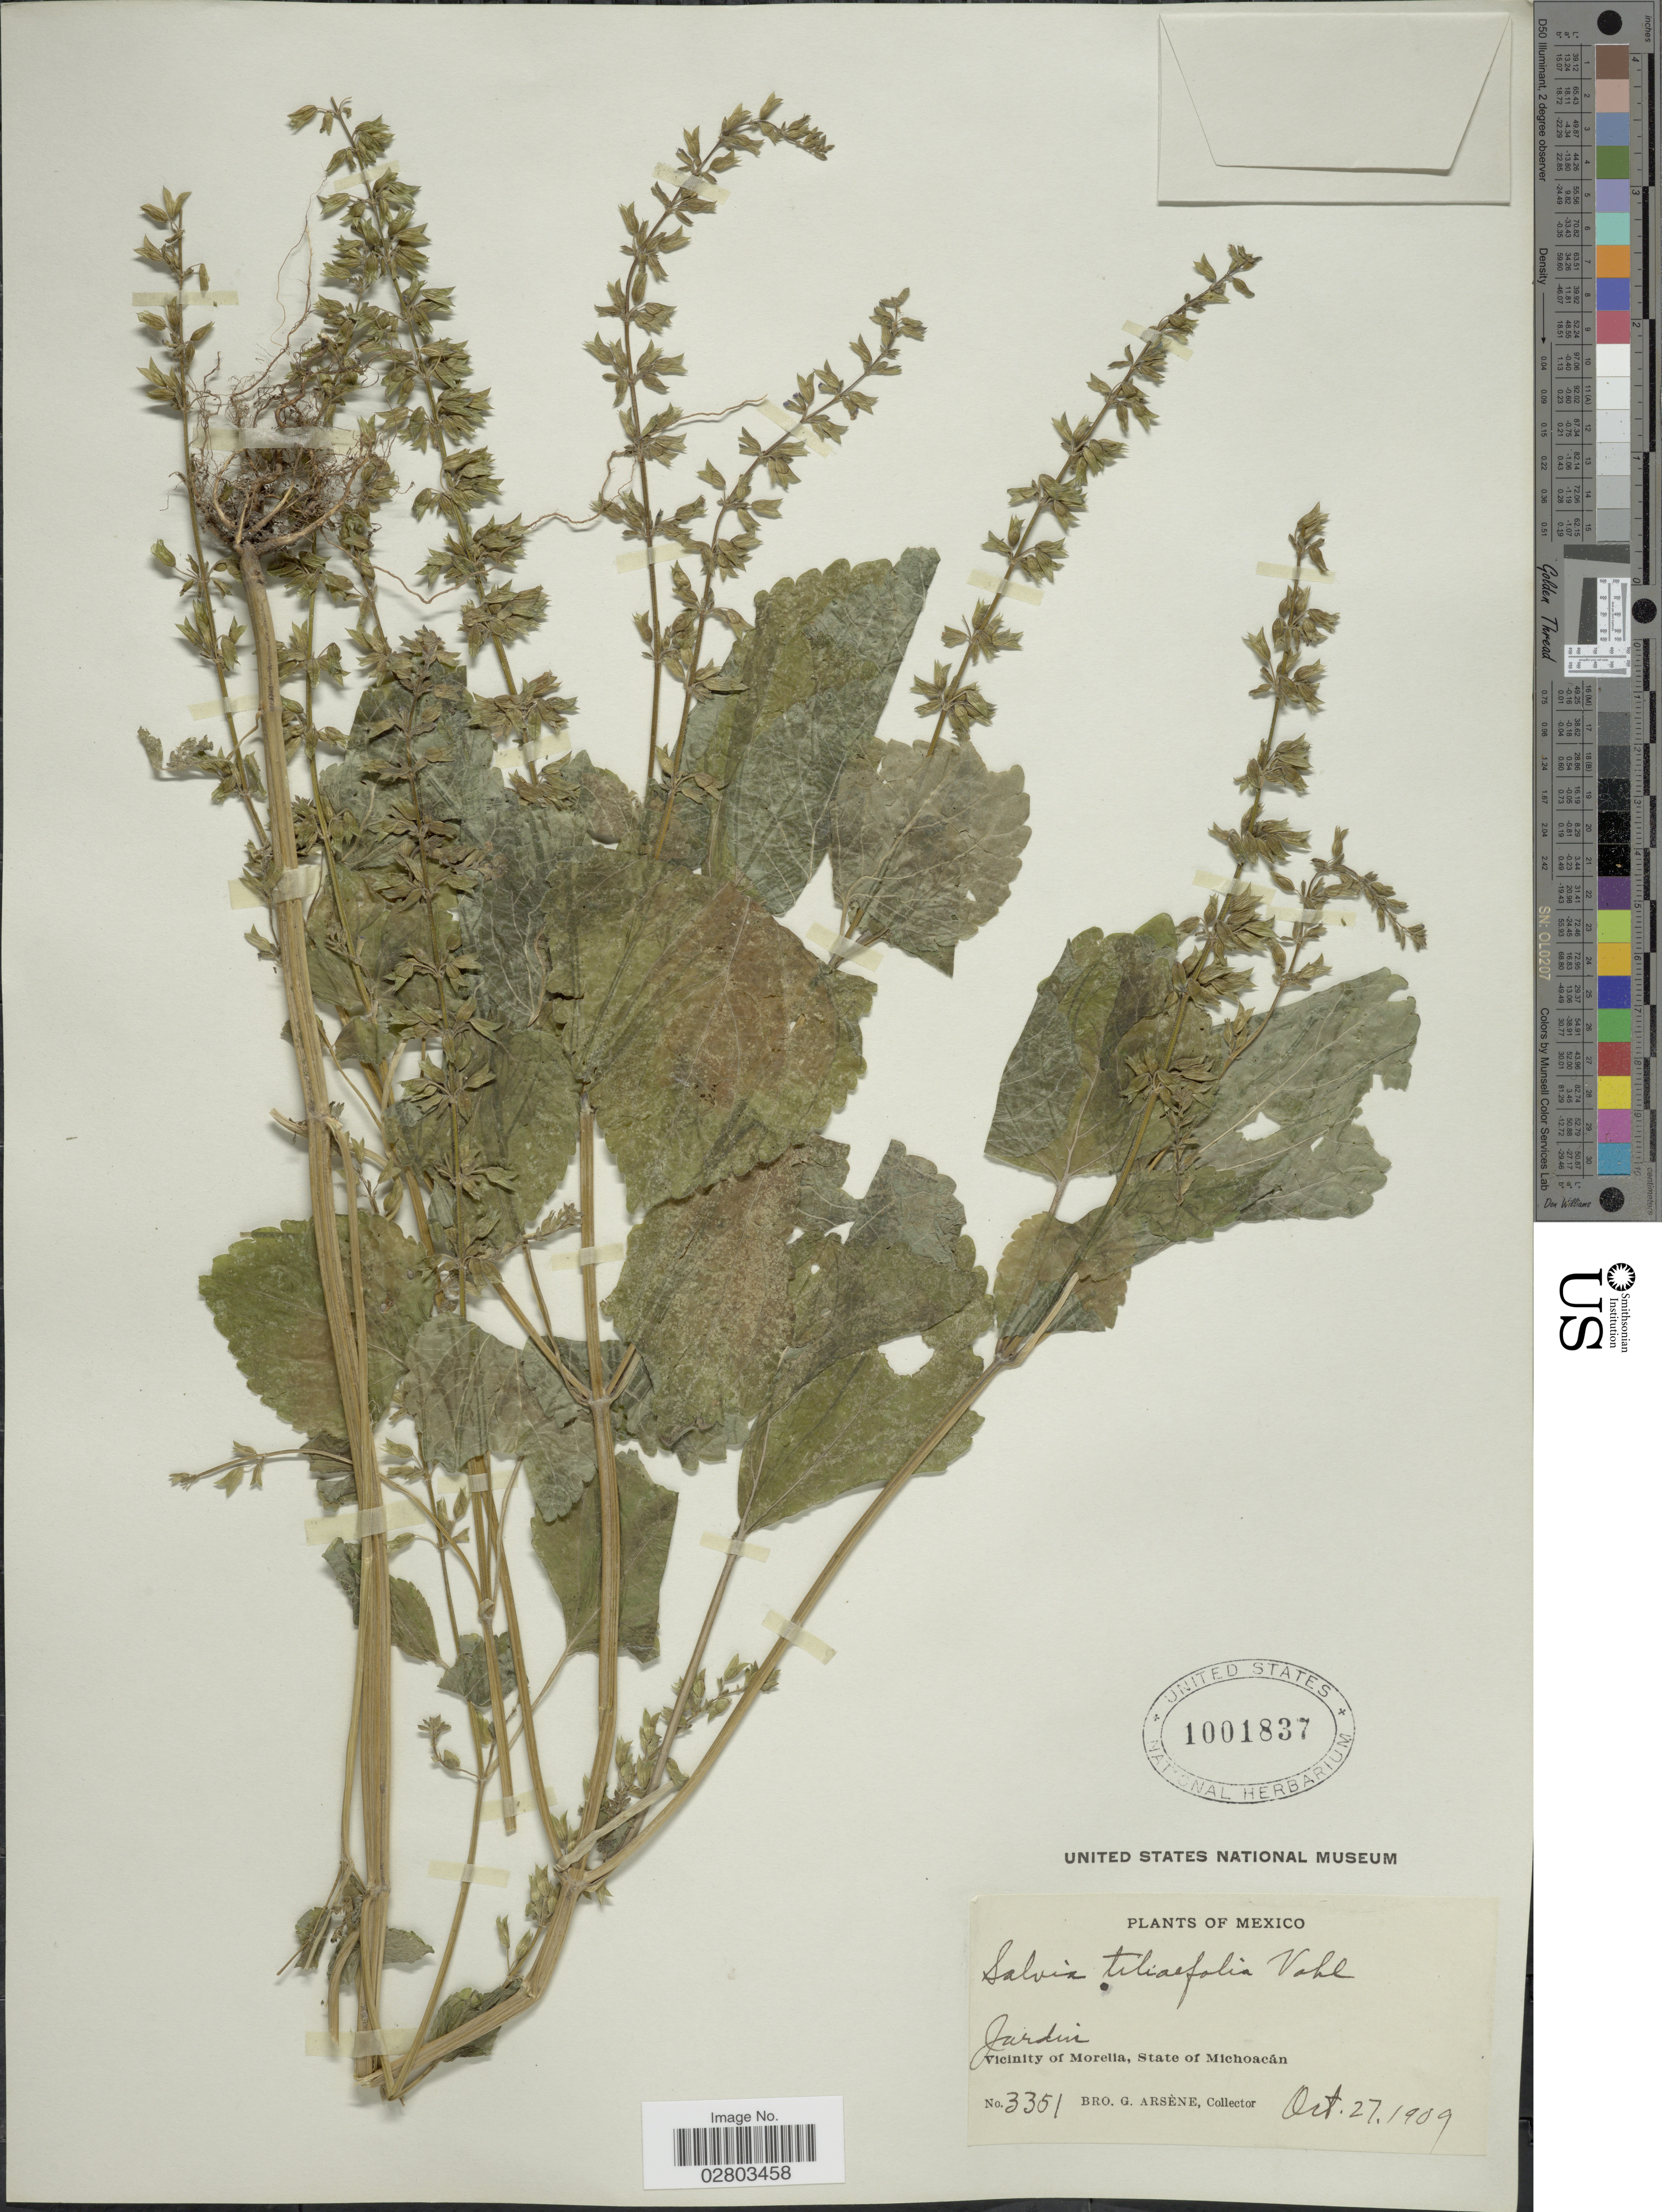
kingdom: Plantae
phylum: Tracheophyta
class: Magnoliopsida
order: Lamiales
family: Lamiaceae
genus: Salvia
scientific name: Salvia tiliifolia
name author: Vahl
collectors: Bro. G. Arsène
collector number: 3351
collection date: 1909-10-27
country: Mexico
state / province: Michoacán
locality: Vicinity of Morelia.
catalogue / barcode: US 1001837